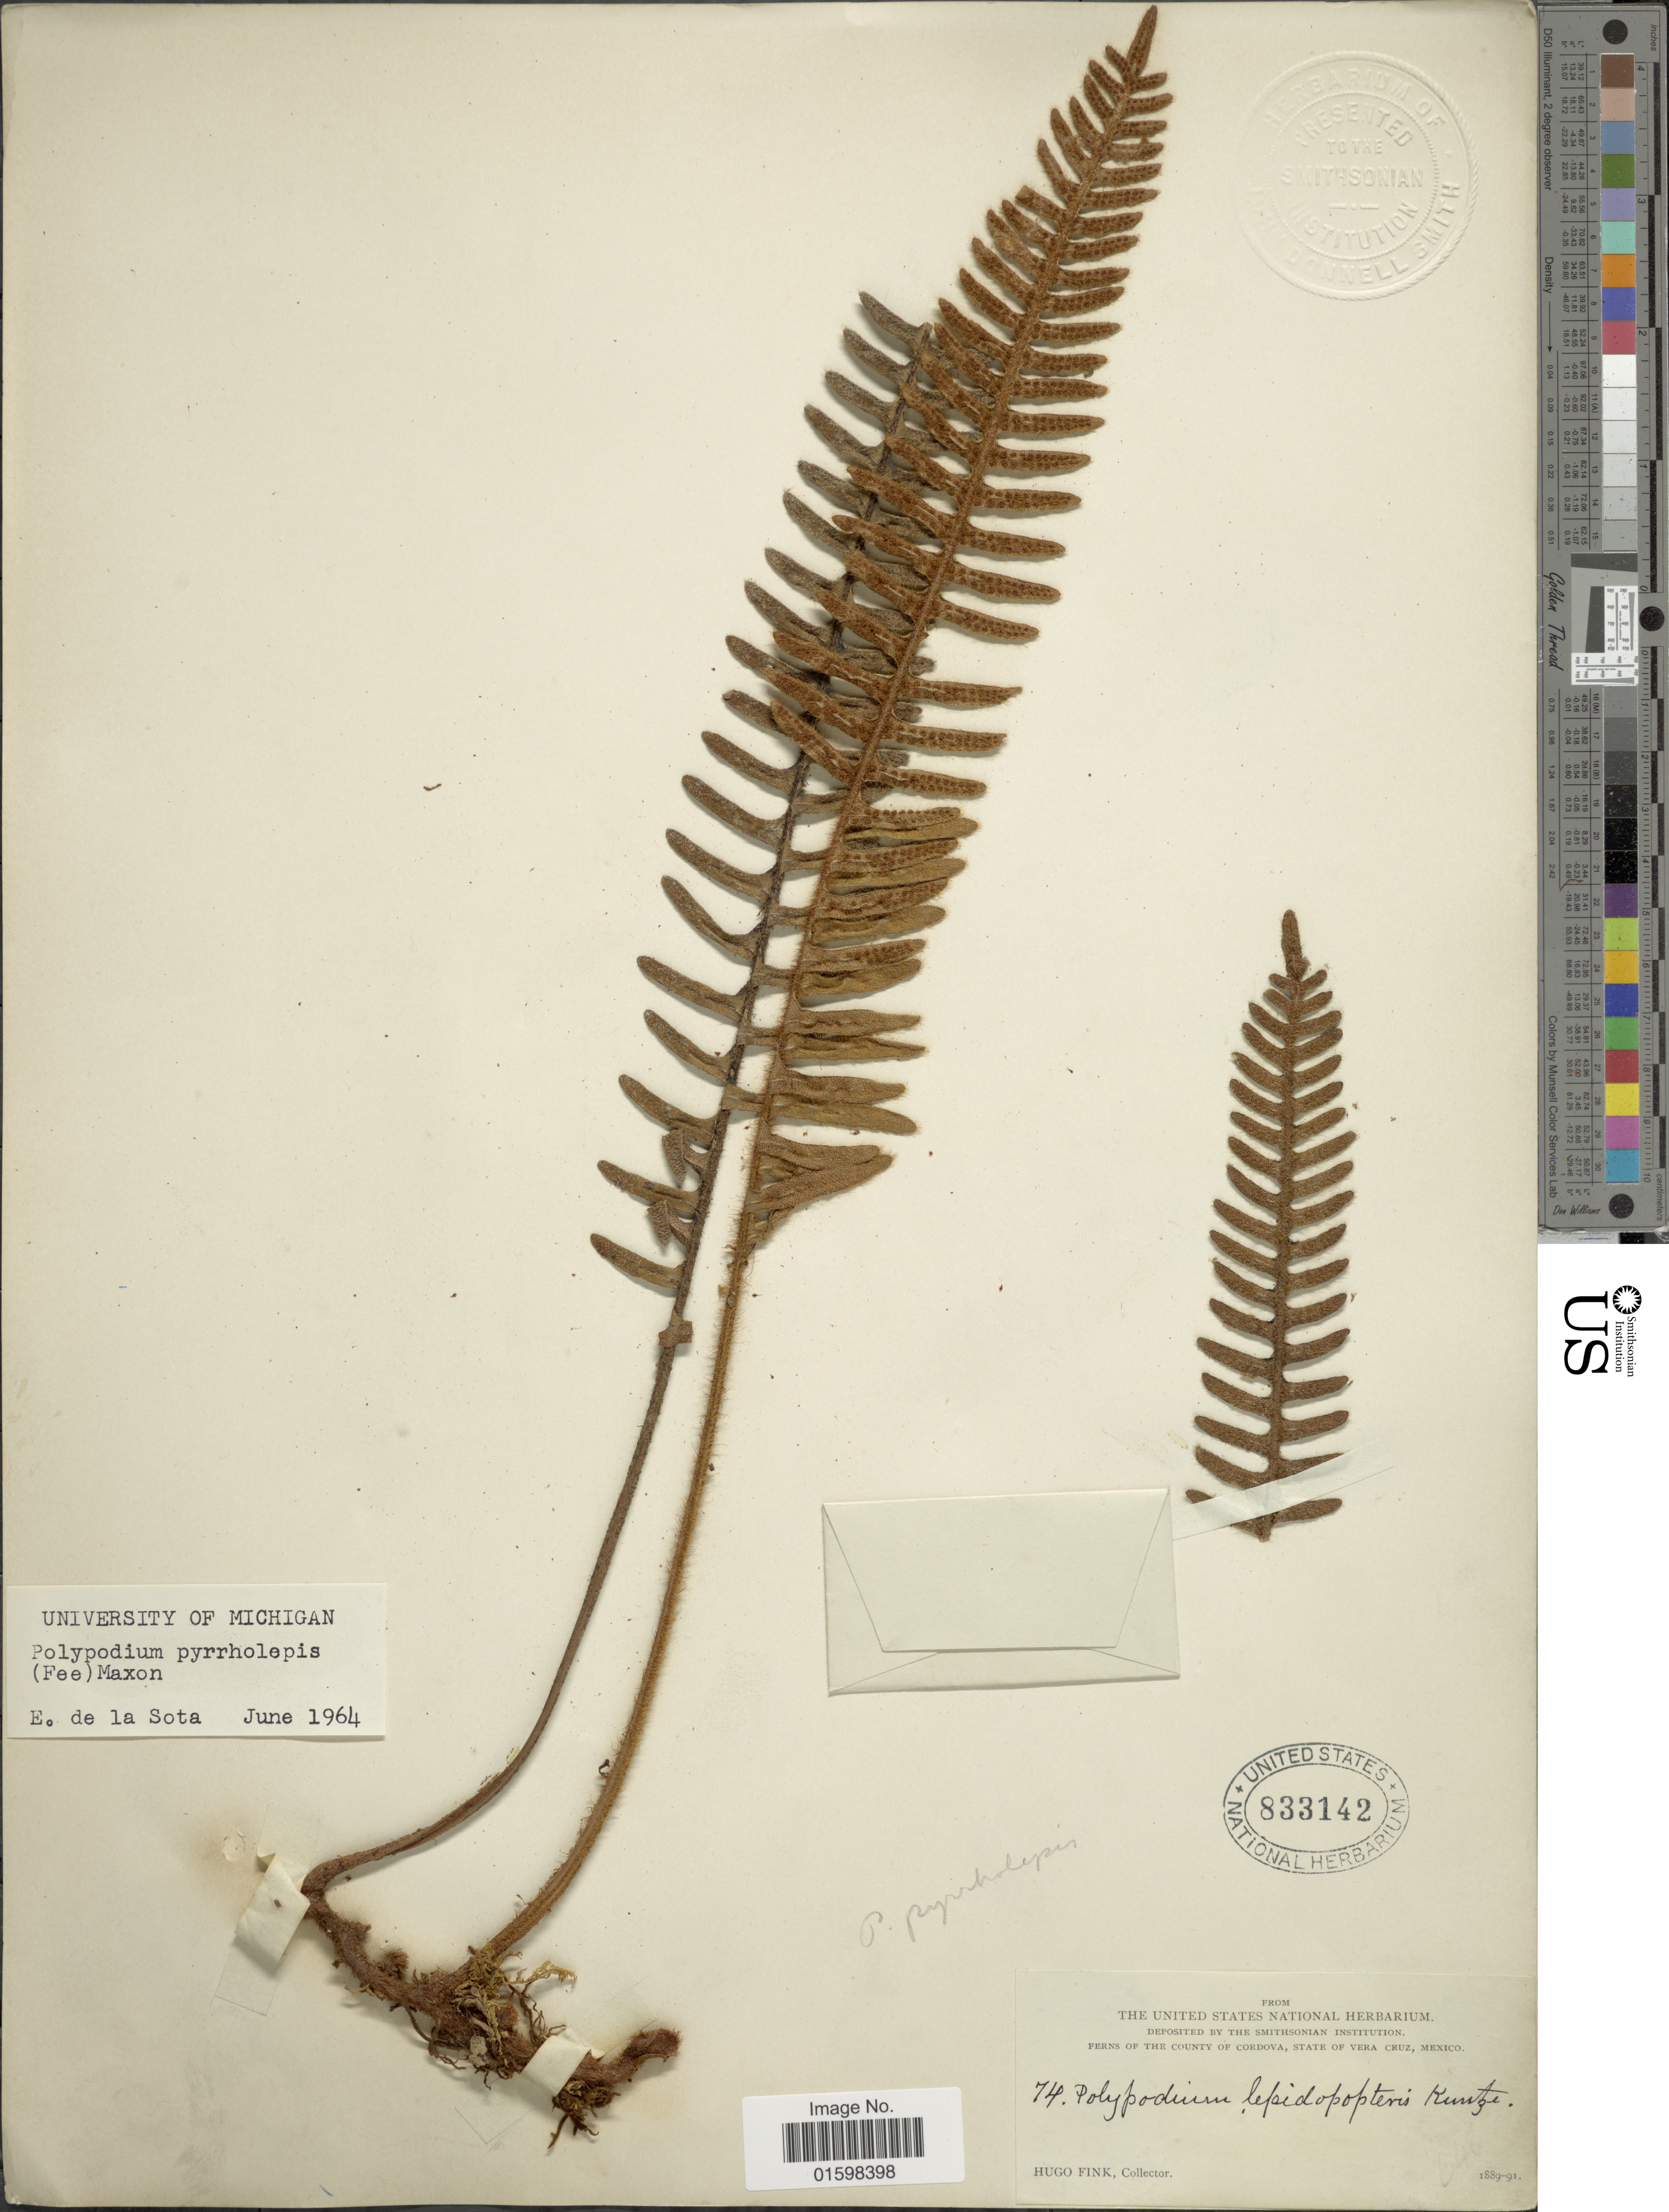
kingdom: Plantae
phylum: Tracheophyta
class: Polypodiopsida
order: Polypodiales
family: Polypodiaceae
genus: Pleopeltis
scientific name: Pleopeltis pyrrholepis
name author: (Fée) A.R. Sm. & Tejero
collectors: H. Fink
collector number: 74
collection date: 1889/1891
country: Mexico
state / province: Veracruz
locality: The County of Cordoca, State of Vera Cruz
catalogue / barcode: US 833142